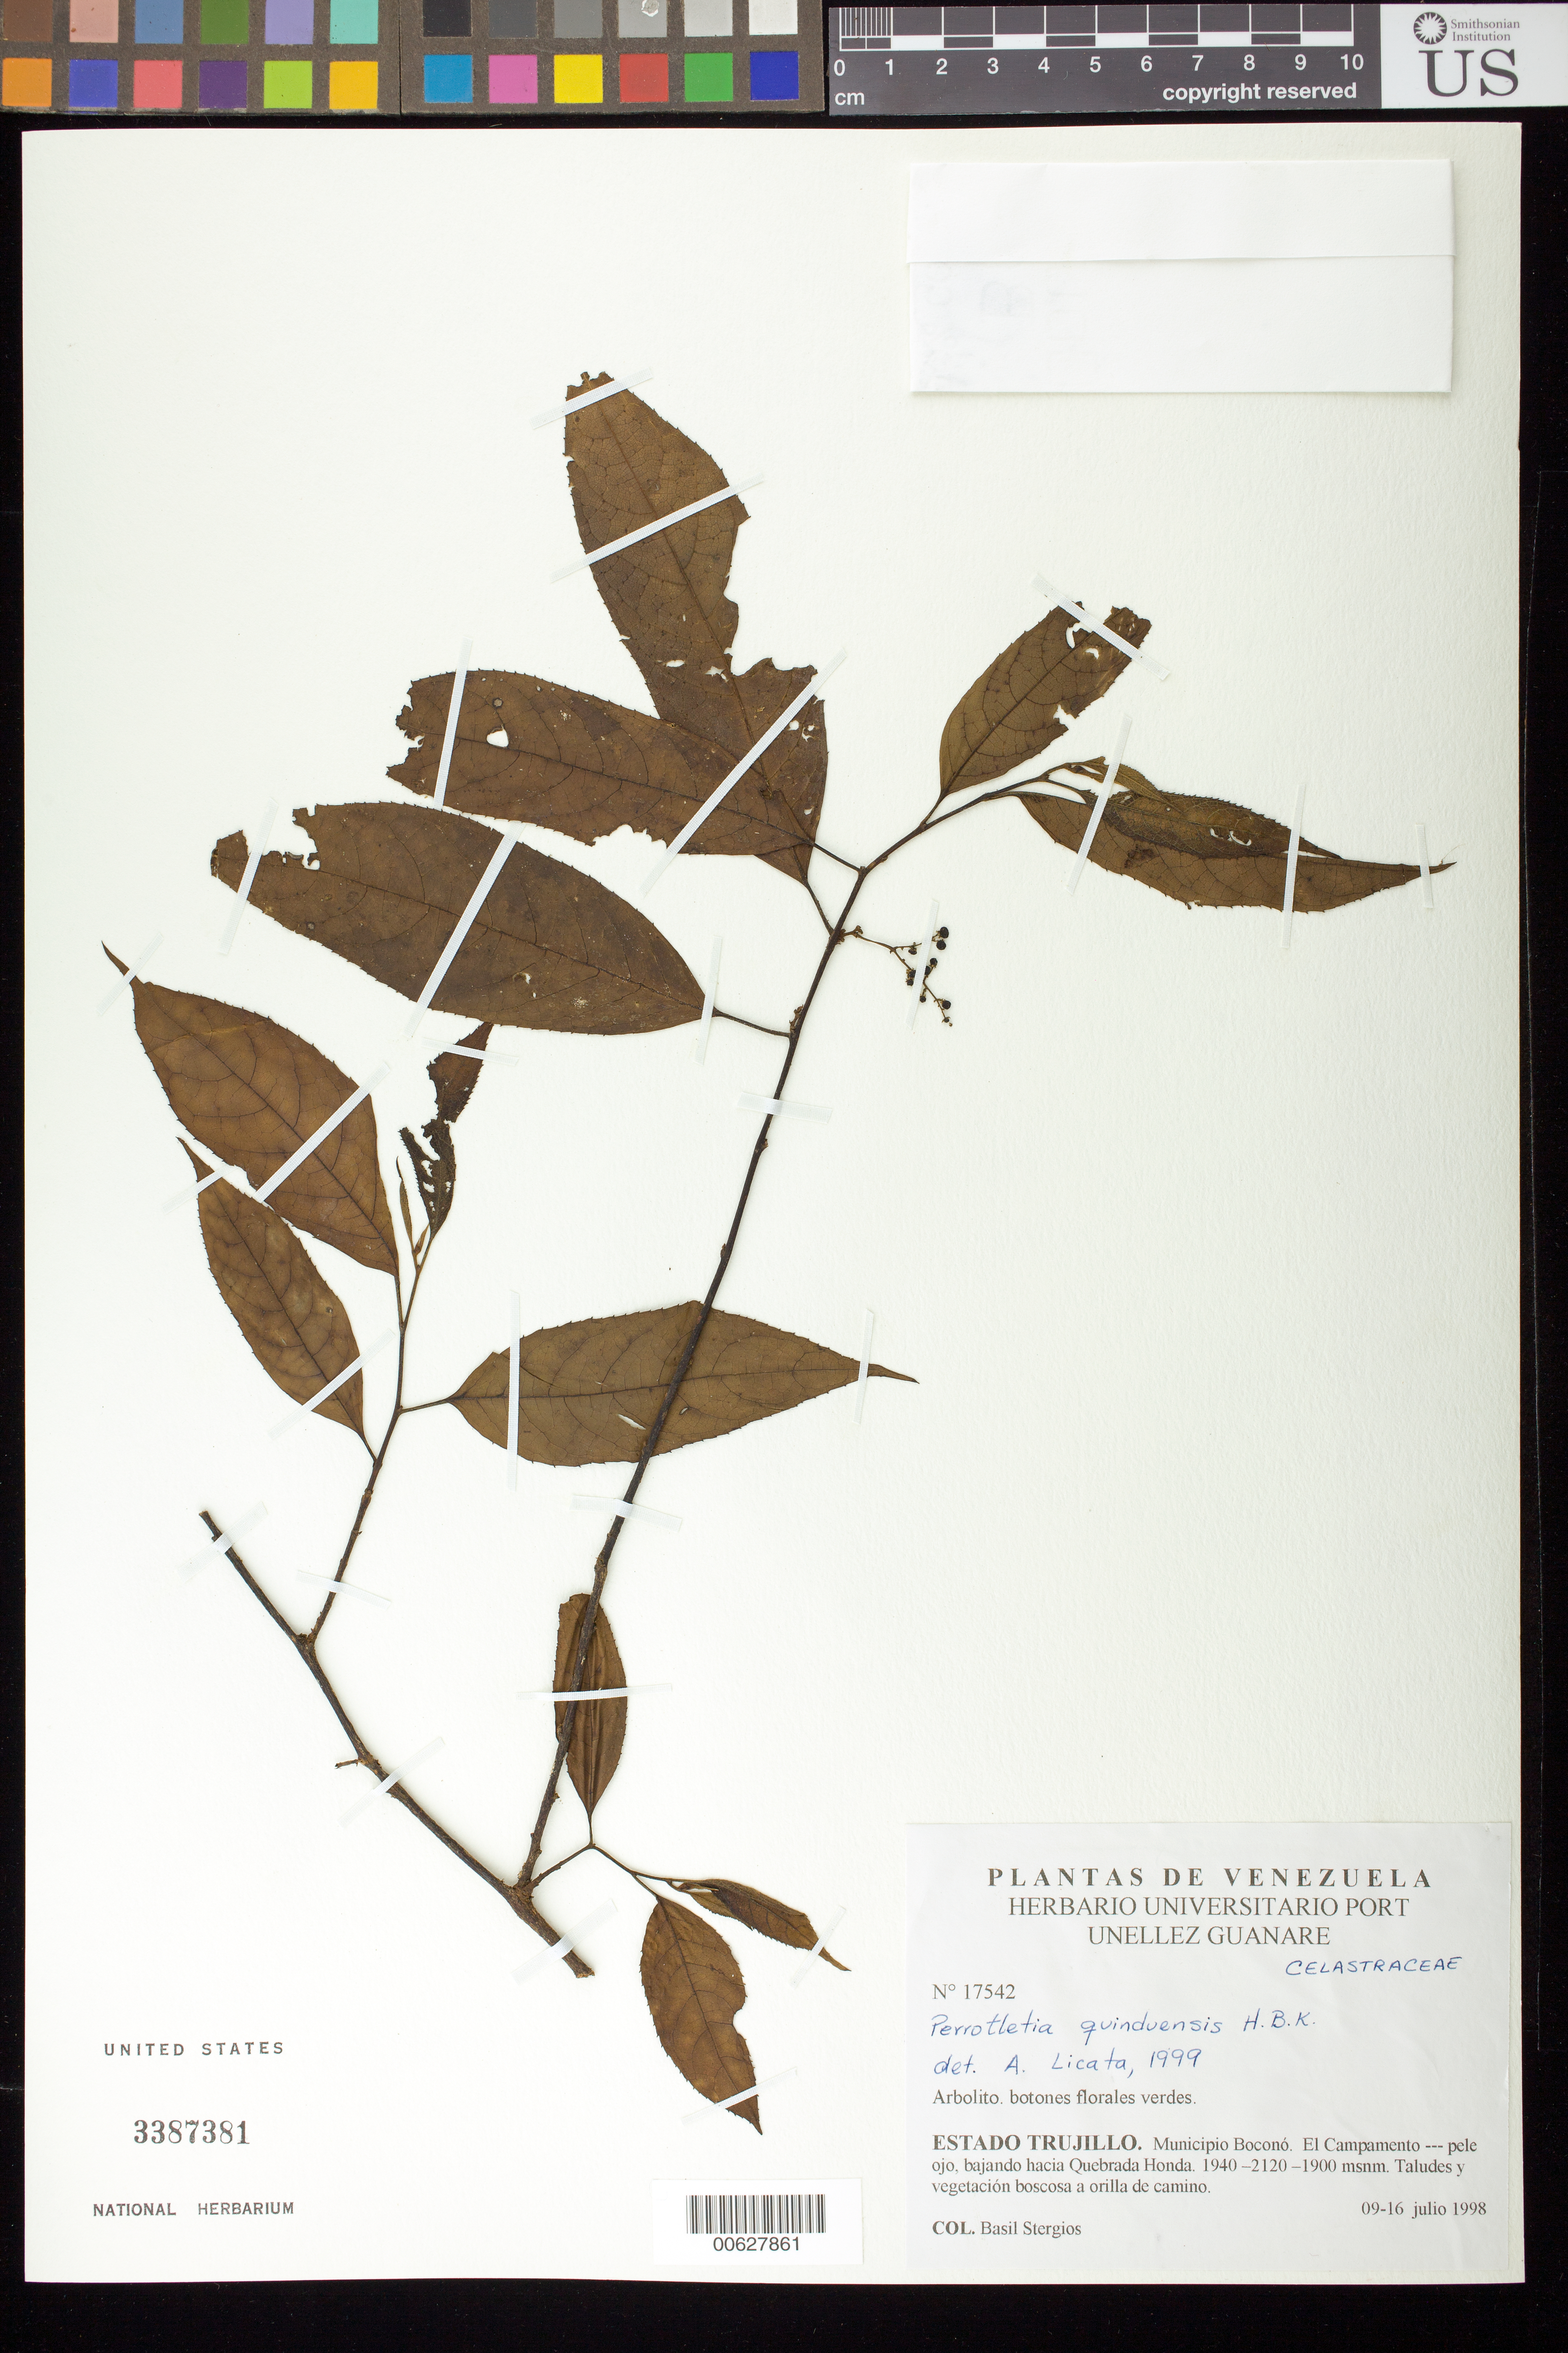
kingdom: Plantae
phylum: Tracheophyta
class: Magnoliopsida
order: Huerteales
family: Dipentodontaceae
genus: Perrottetia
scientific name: Perrottetia quinduensis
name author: Kunth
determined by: Licata, A., (PORT), Univ. Nac. Exp. de los Llanos Ezequiel Zamora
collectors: B. G. Stergios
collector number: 17542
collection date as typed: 09 Jul 1998 to 16 Jul 1998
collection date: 1998-07-09/1998-07-16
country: Venezuela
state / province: Trujillo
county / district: Boconó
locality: Parque Nacional Guaramacal, El campamento-pele ojo, bajando hacia Quebrada Honda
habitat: Taludes y vegetación boscosa a orilla de camino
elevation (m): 1900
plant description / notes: F, PORT, US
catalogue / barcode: US 3387381